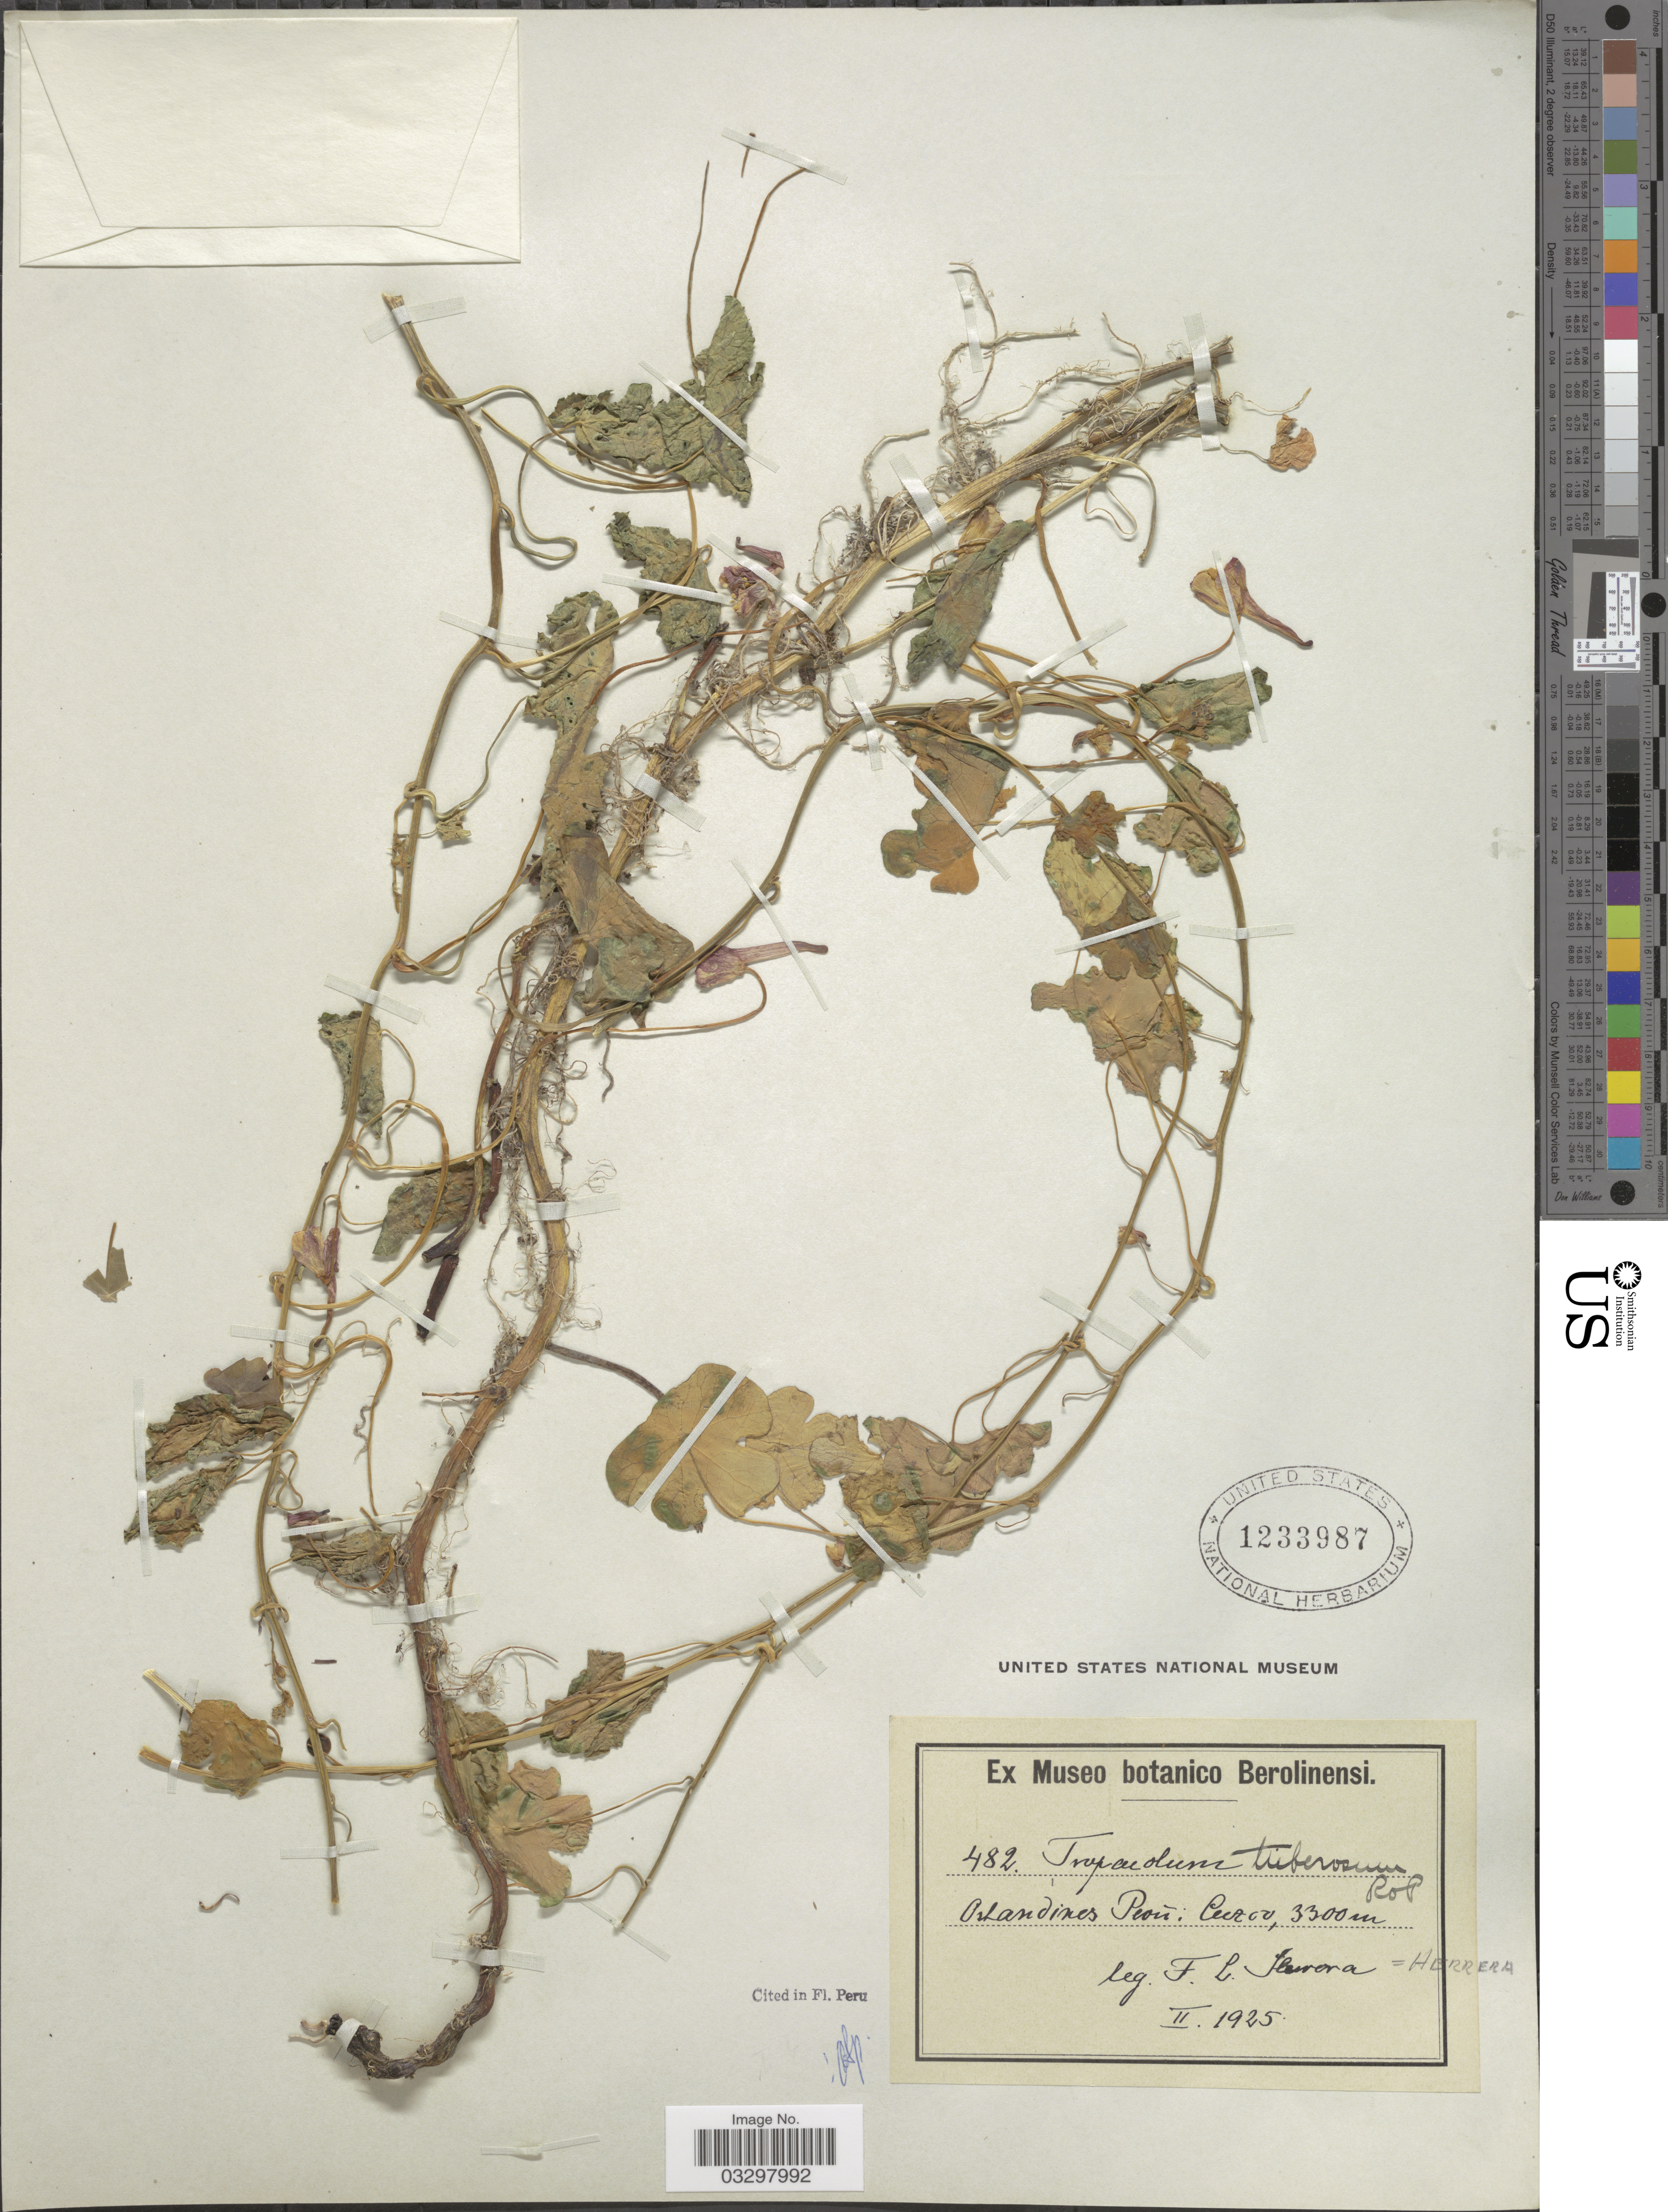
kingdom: Plantae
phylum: Tracheophyta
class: Magnoliopsida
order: Brassicales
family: Tropaeolaceae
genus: Tropaeolum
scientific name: Tropaeolum tuberosum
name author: Ruiz & Pav.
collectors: F. L. Herrera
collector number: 482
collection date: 1925-02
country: Peru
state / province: Cusco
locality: Orlandines Perú: Cuzco.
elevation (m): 3300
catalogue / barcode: US 1233987